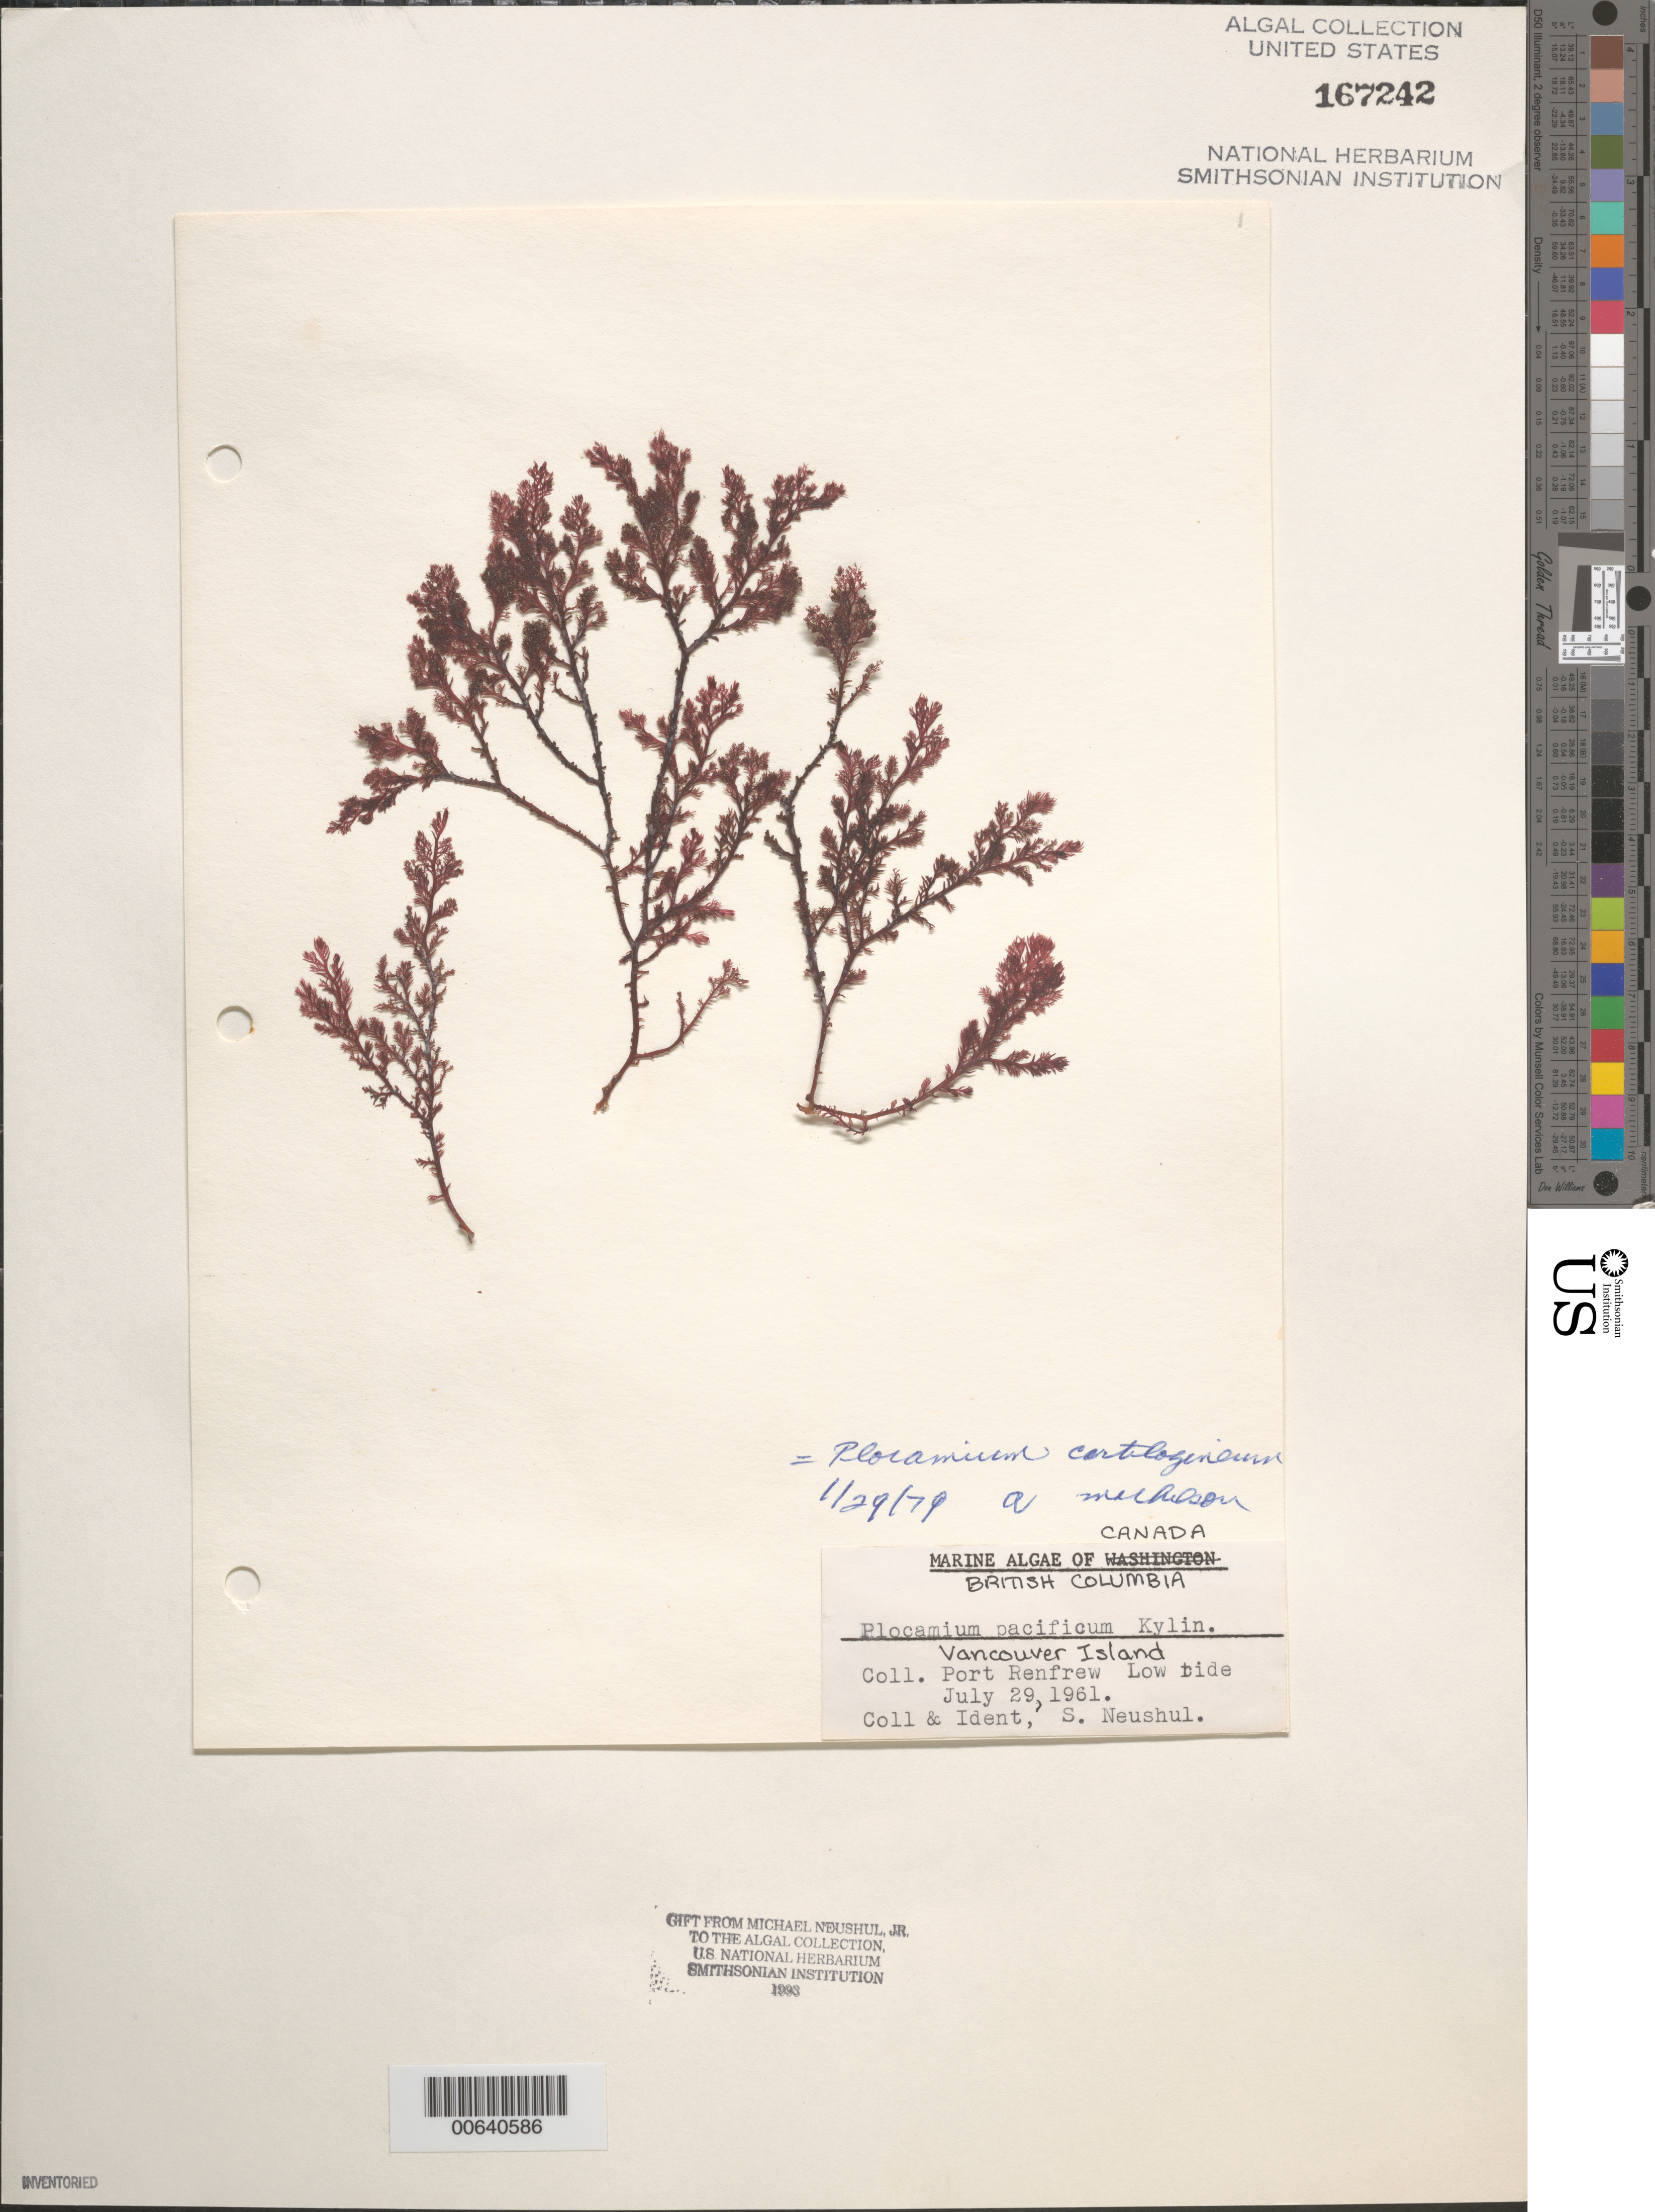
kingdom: Plantae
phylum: Rhodophyta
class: Florideophyceae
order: Plocamiales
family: Plocamiaceae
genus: Plocamium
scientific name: Plocamium cartilagineum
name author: (L.) P.S. Dixon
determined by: Mathieson, A. C.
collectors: S. Neushul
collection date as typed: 29 Jul 1961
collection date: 1961-07-29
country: Canada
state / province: British Columbia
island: Vancouver Island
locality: Port Renfrew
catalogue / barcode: US 167242